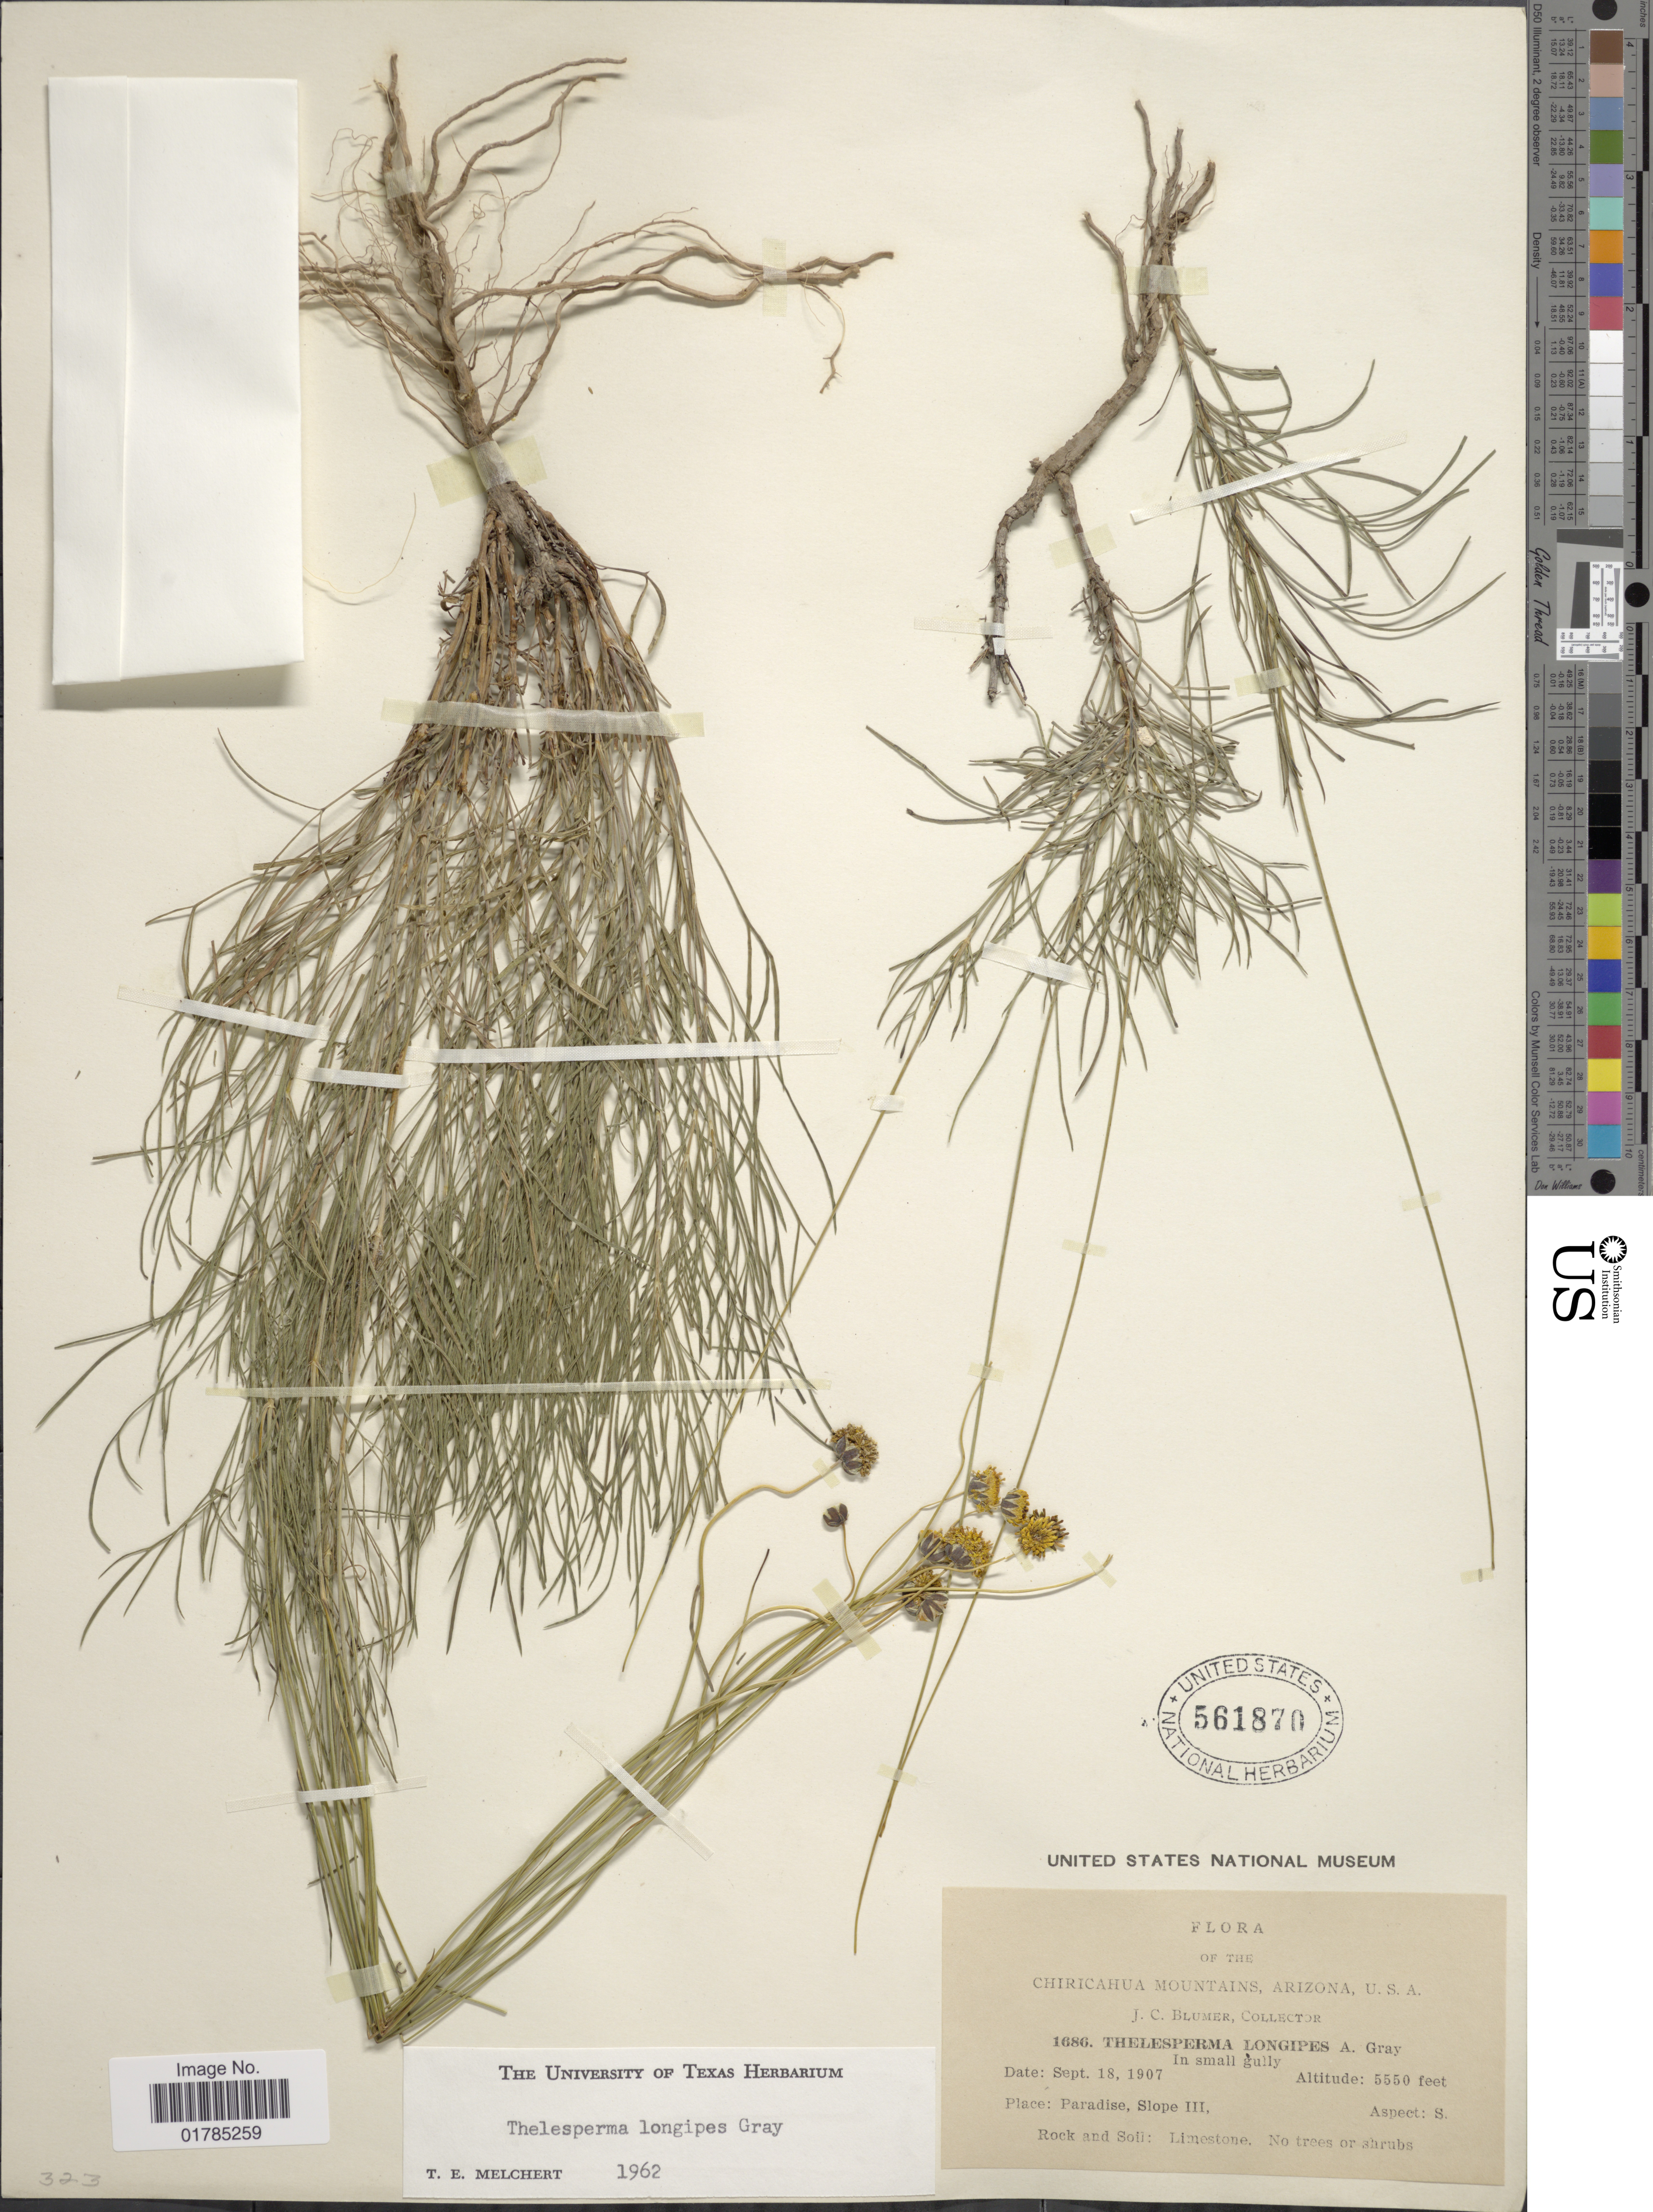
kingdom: Plantae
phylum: Tracheophyta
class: Magnoliopsida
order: Asterales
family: Asteraceae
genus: Thelesperma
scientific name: Thelesperma longipes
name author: A. Gray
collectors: J. C. Blumer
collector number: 1686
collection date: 1907-09-18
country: United States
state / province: Arizona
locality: Chiricahua Mountains, Paradise, Slope III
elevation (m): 1692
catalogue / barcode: US 561870